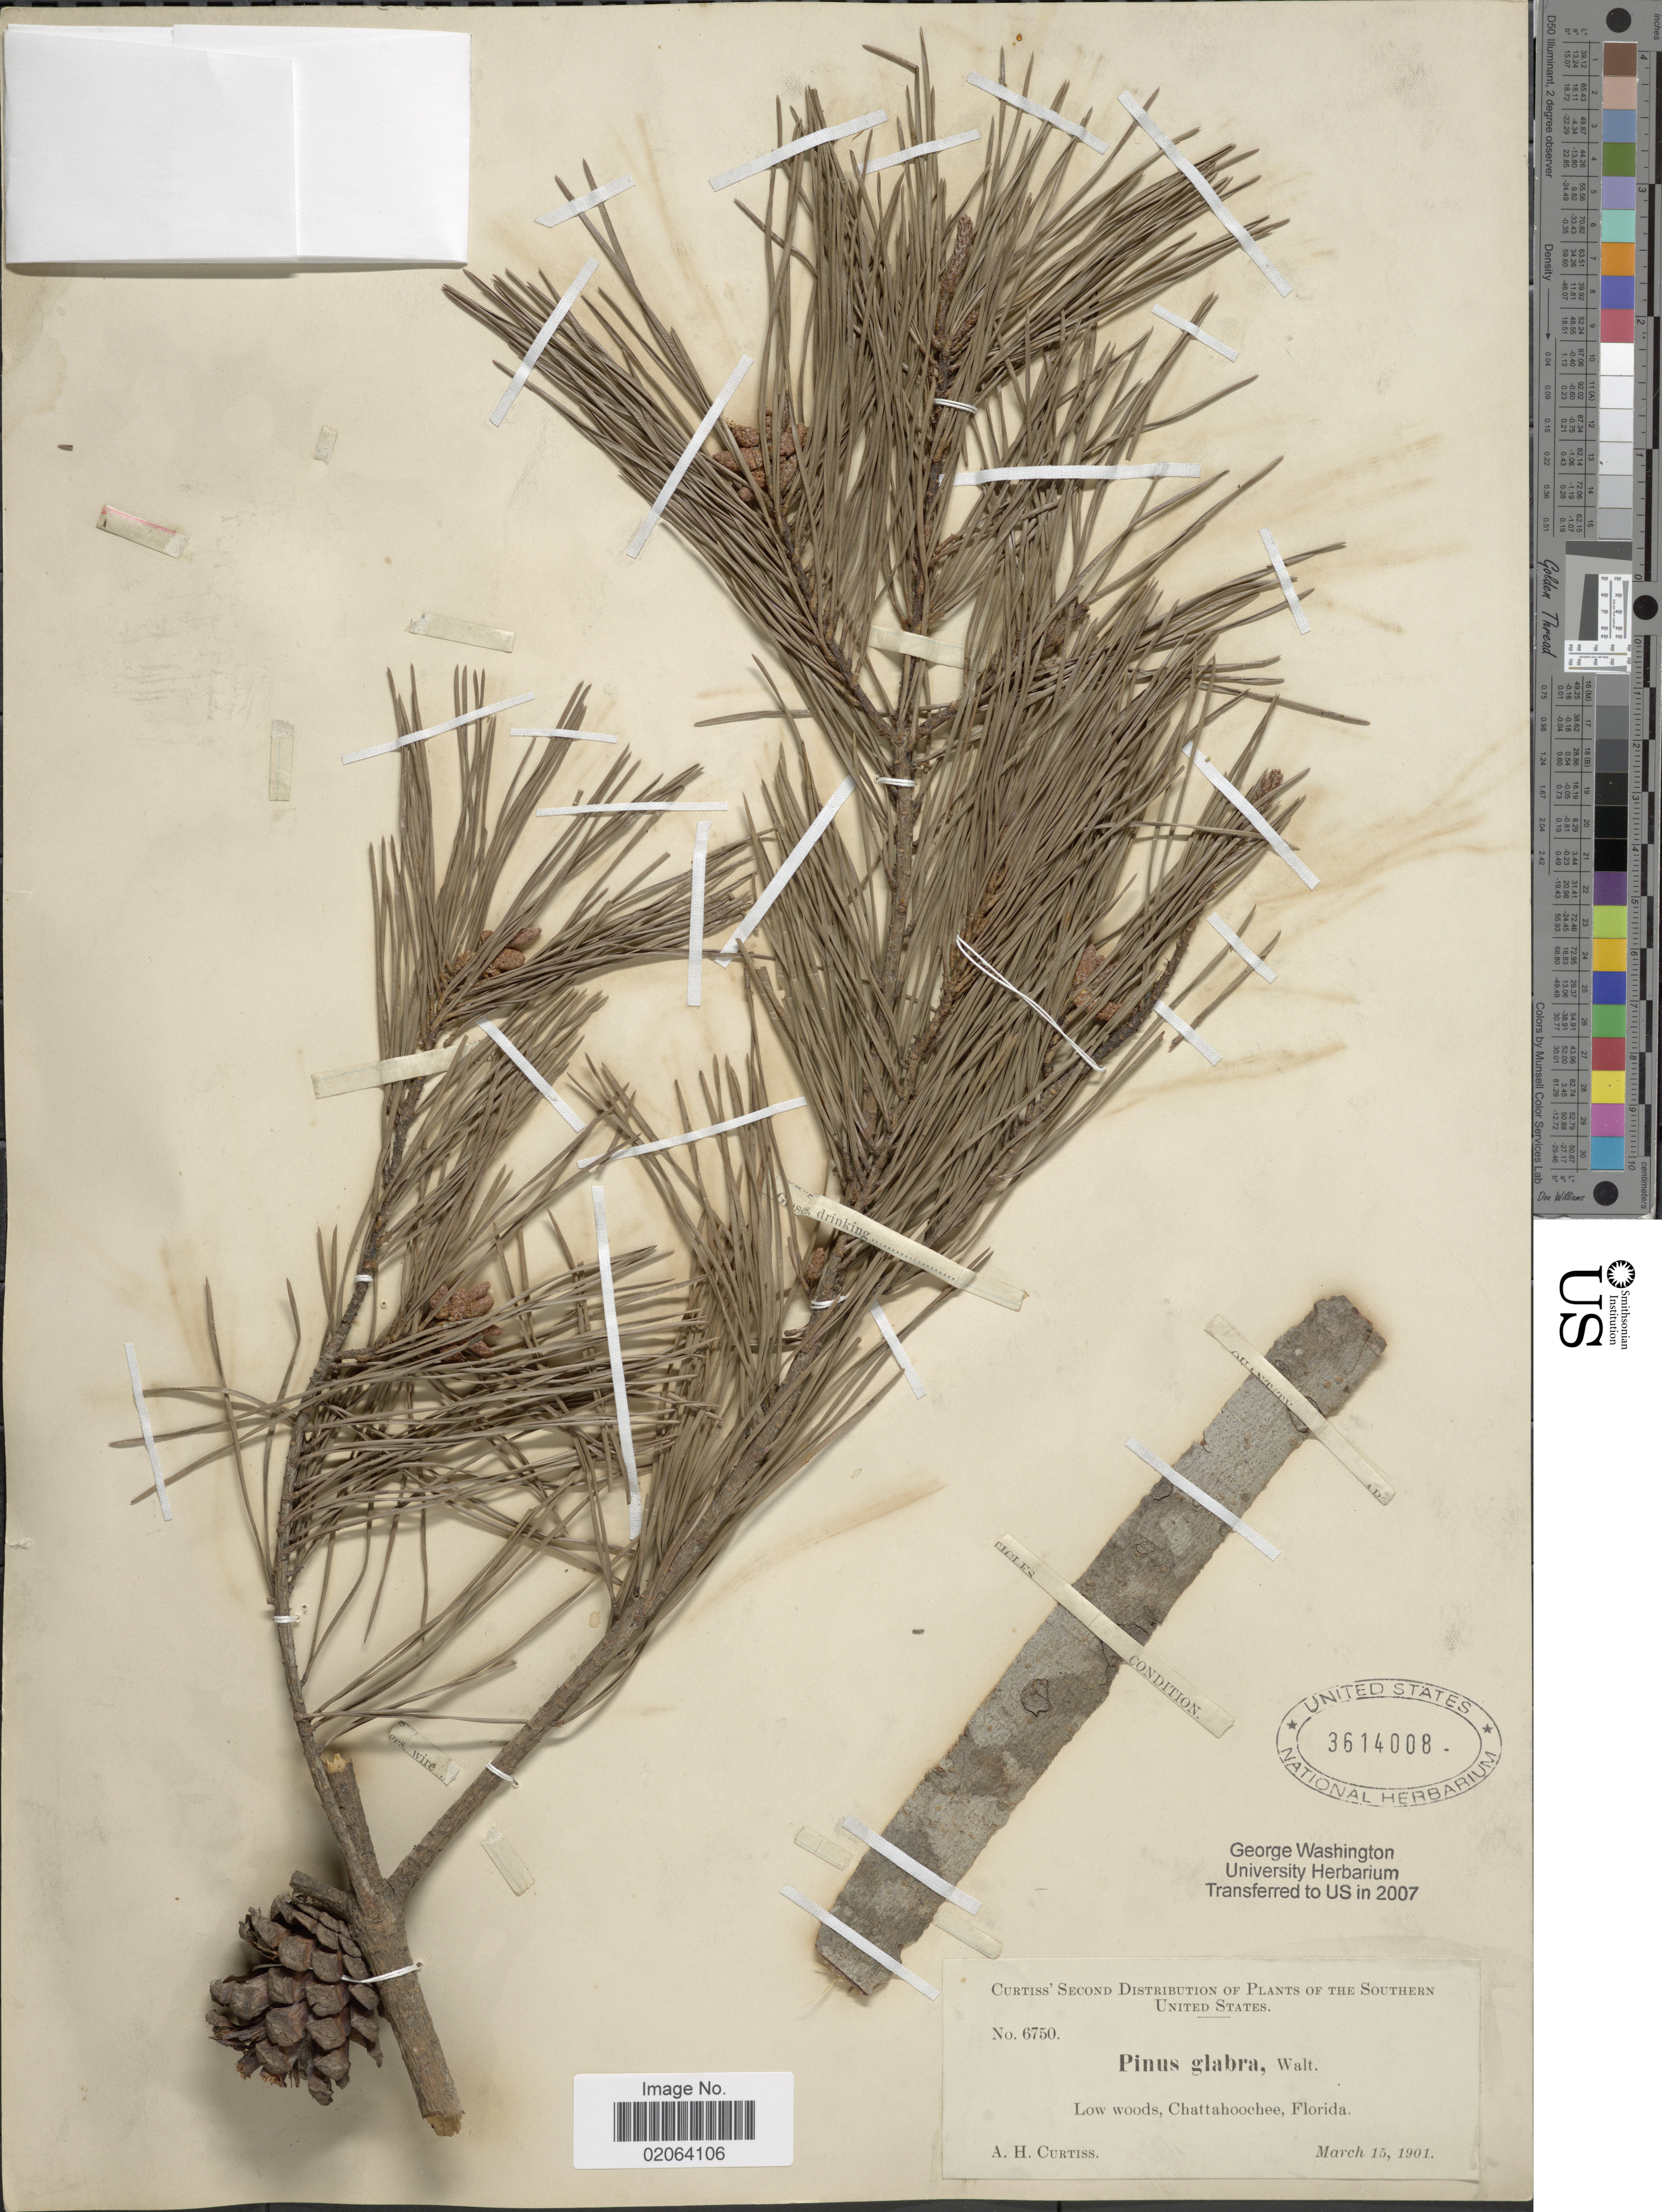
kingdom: Plantae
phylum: Tracheophyta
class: Pinopsida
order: Pinales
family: Pinaceae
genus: Pinus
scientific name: Pinus glabra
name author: Walter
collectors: A. H. Curtiss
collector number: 6750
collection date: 1901-03-15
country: United States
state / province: Florida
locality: Chattahoochee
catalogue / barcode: US 3614008